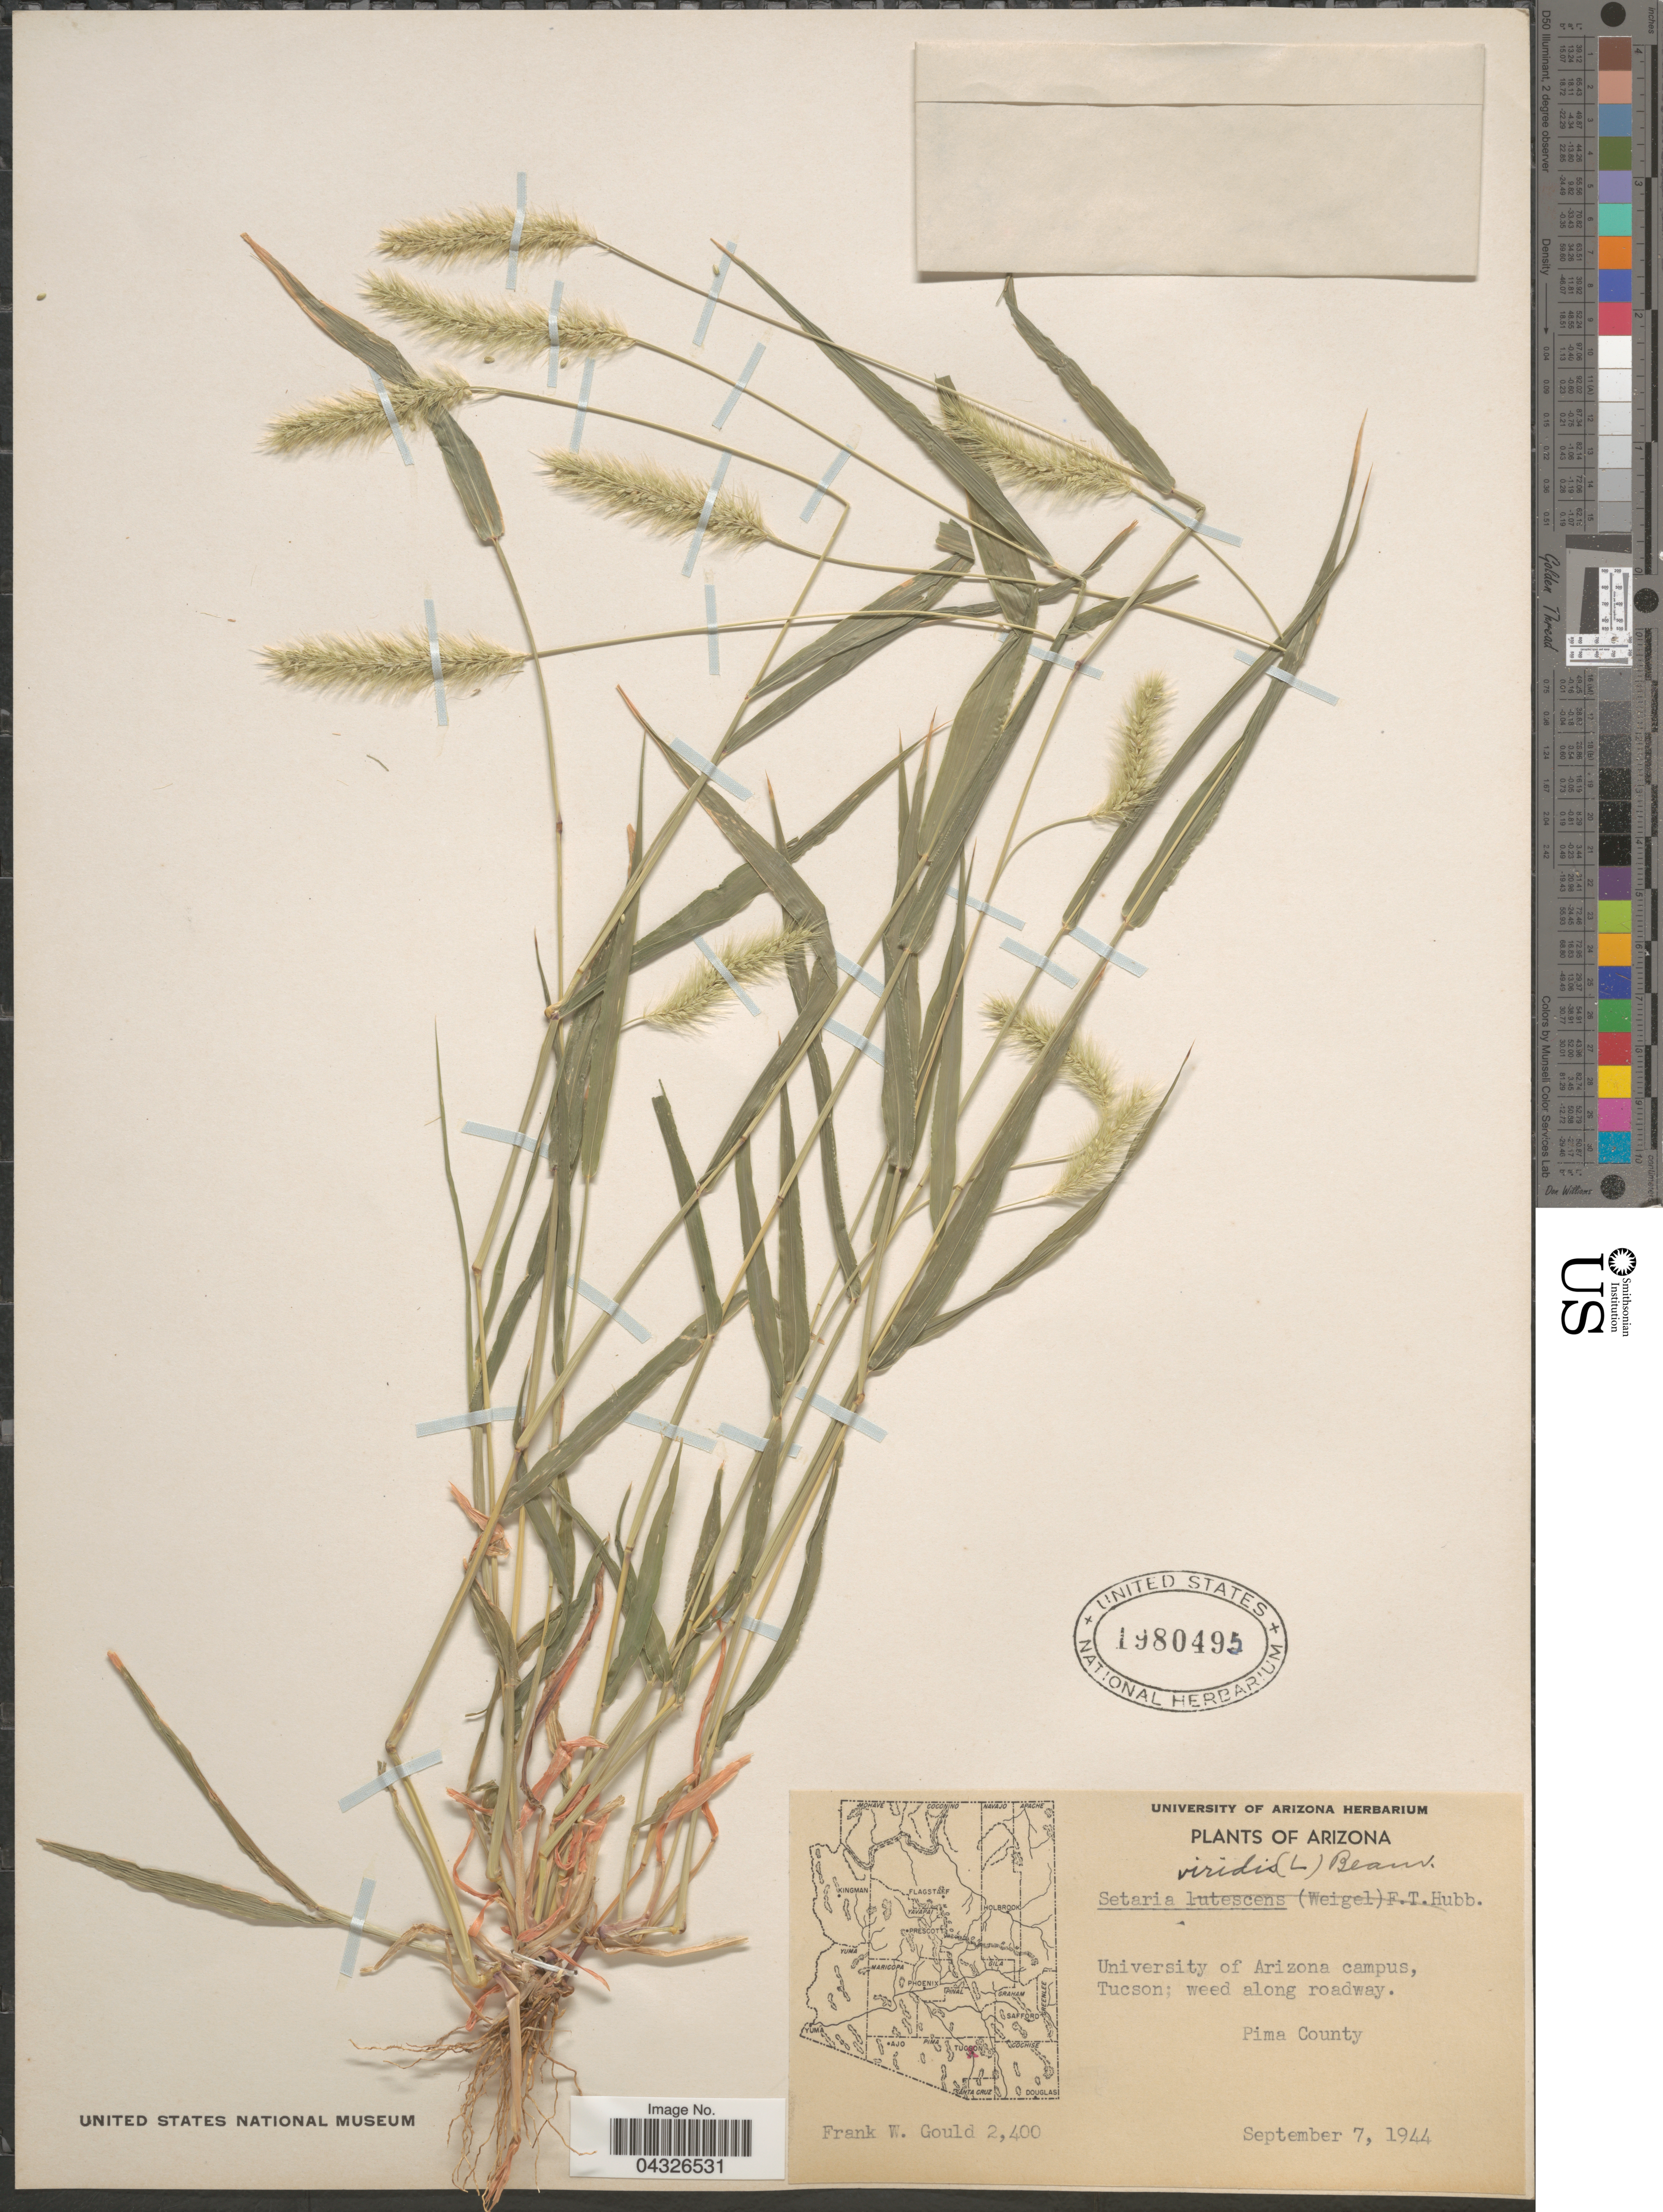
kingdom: Plantae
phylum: Tracheophyta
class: Liliopsida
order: Poales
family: Poaceae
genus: Setaria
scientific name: Setaria viridis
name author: (L.) P. Beauv.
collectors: F. W. Gould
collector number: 2400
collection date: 1944-09-07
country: United States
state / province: Arizona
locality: University of Arizona campus, Tucson; weed along roadway. Pima County.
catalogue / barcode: US 1980495